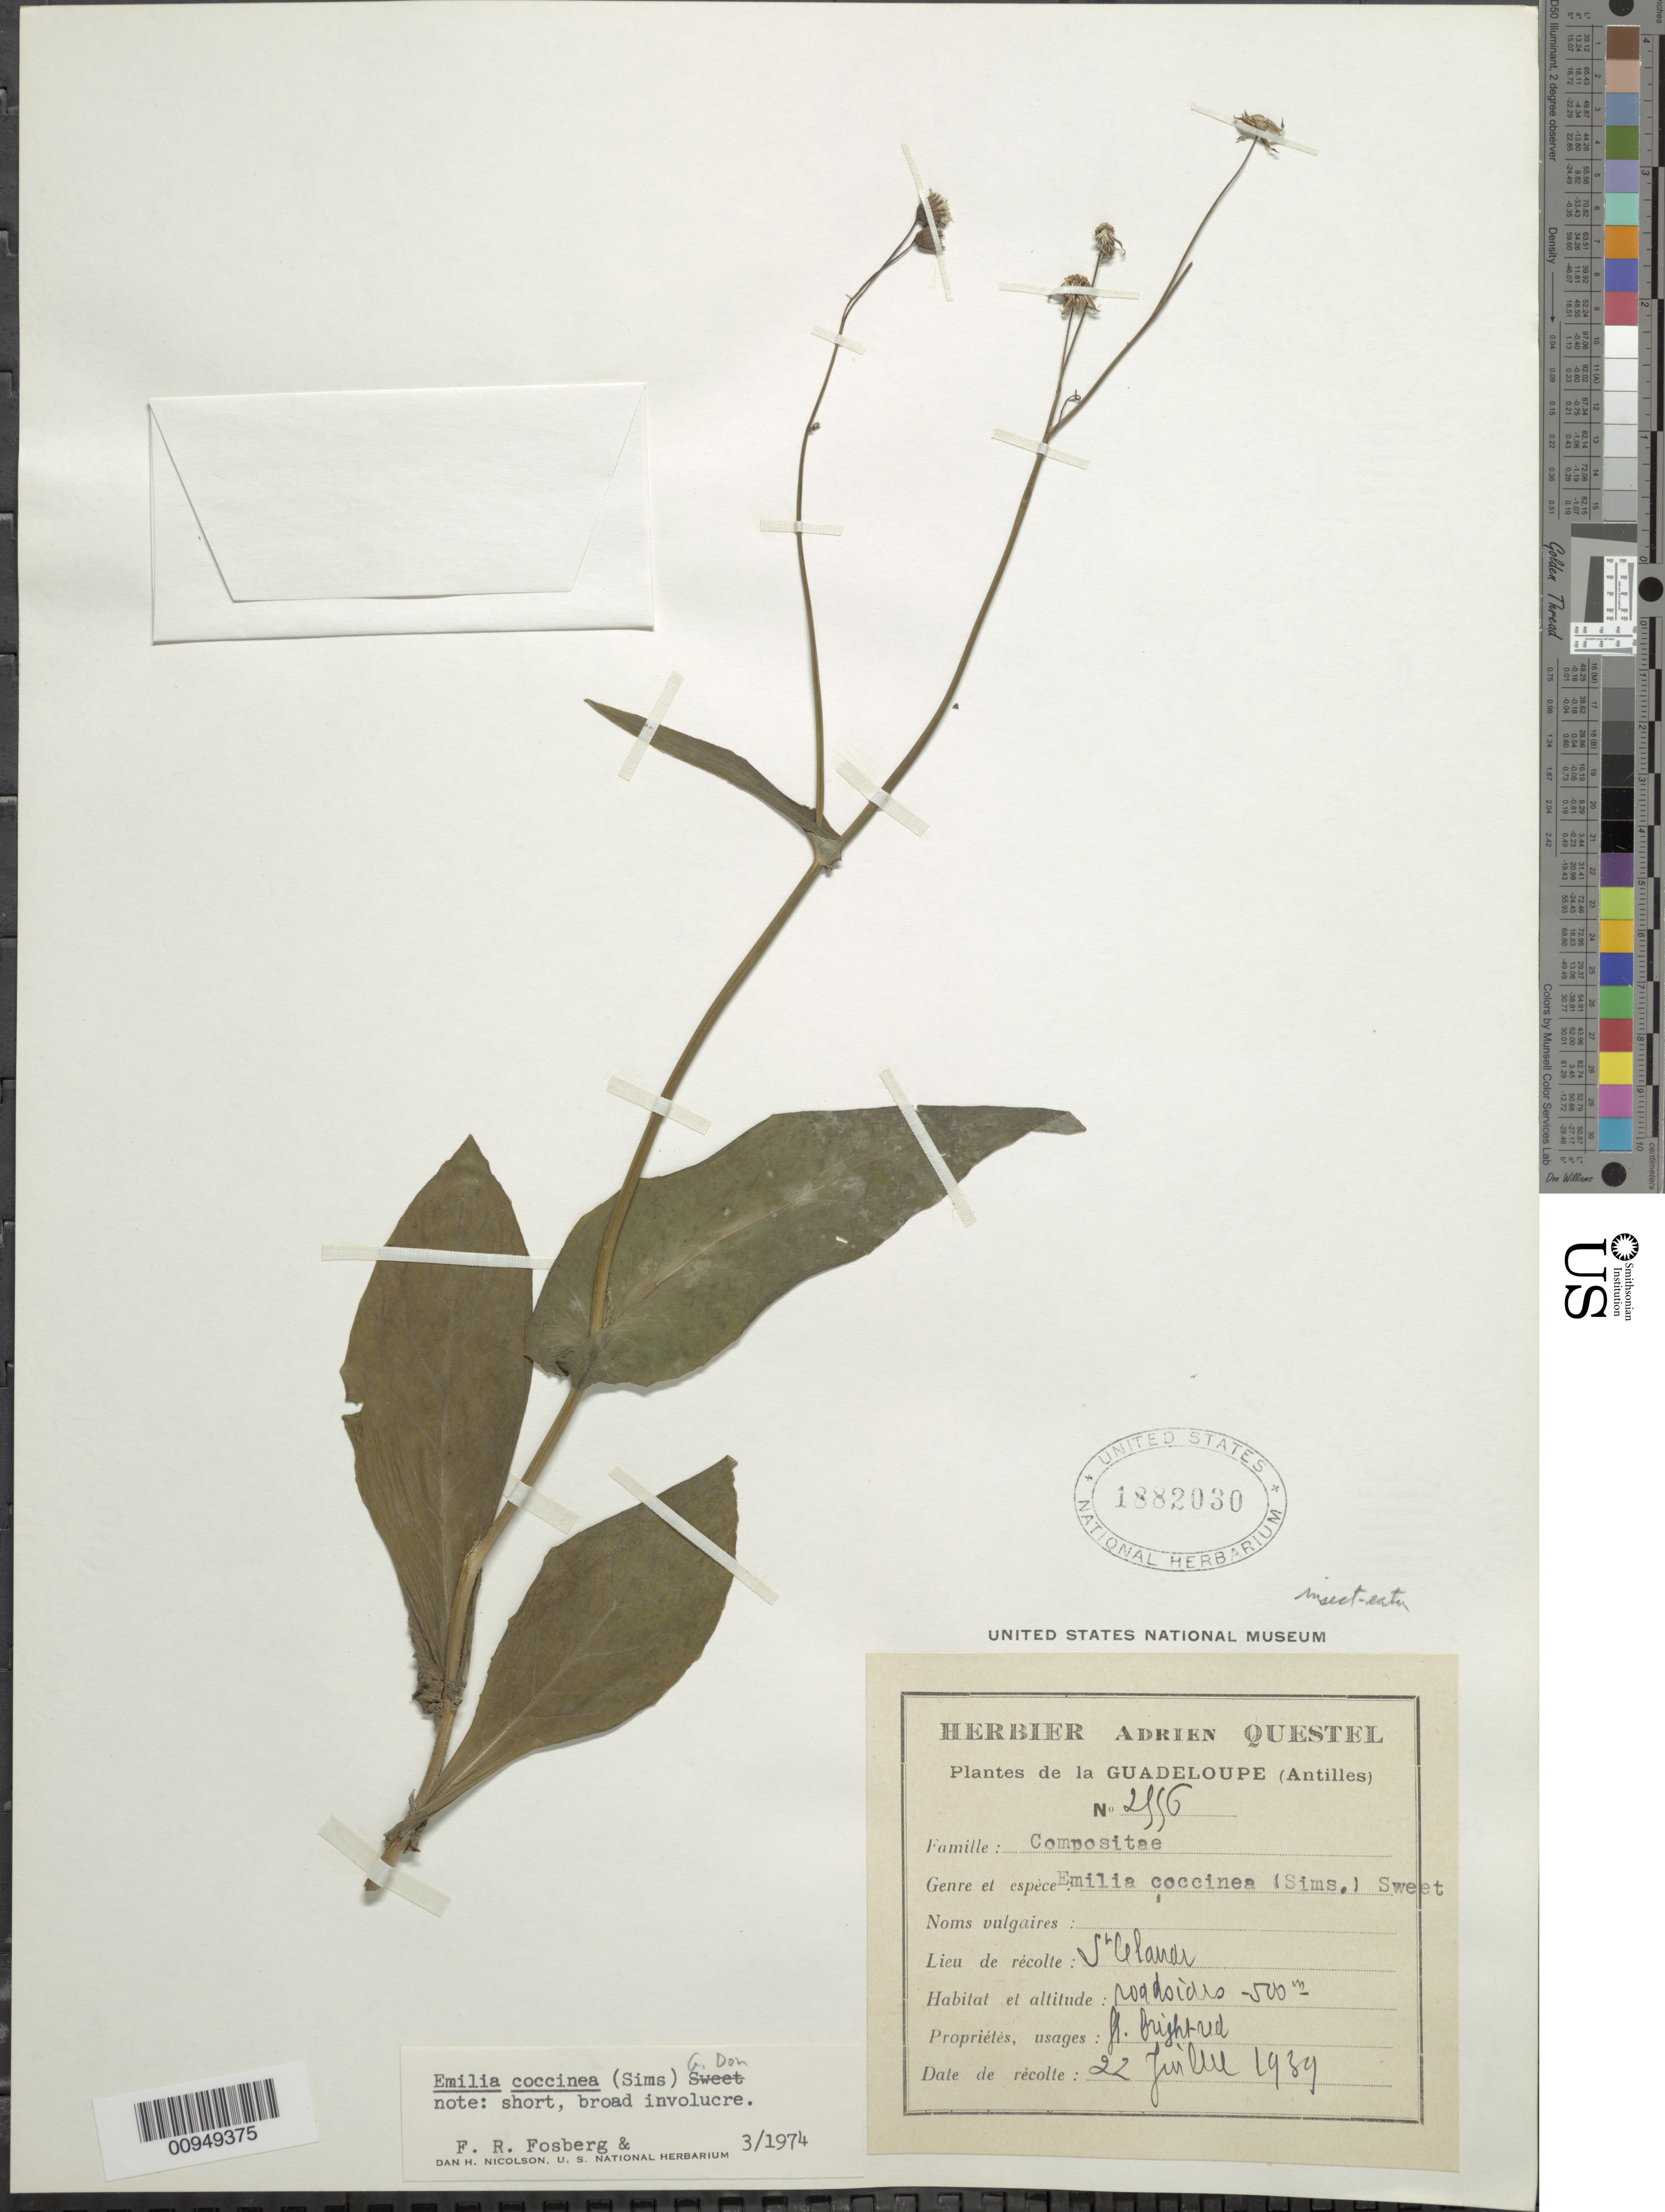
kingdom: Plantae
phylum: Tracheophyta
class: Magnoliopsida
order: Asterales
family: Asteraceae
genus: Emilia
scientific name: Emilia coccinea (Sims) Sweet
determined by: Fosberg, F. R.; Nicolson, D. H.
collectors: A. Questel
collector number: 456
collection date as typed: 22 Jul 1939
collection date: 1939-07-22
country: Guadeloupe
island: Basse Terre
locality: St. Claude, roadside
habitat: Roadside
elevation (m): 500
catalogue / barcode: US 1882030